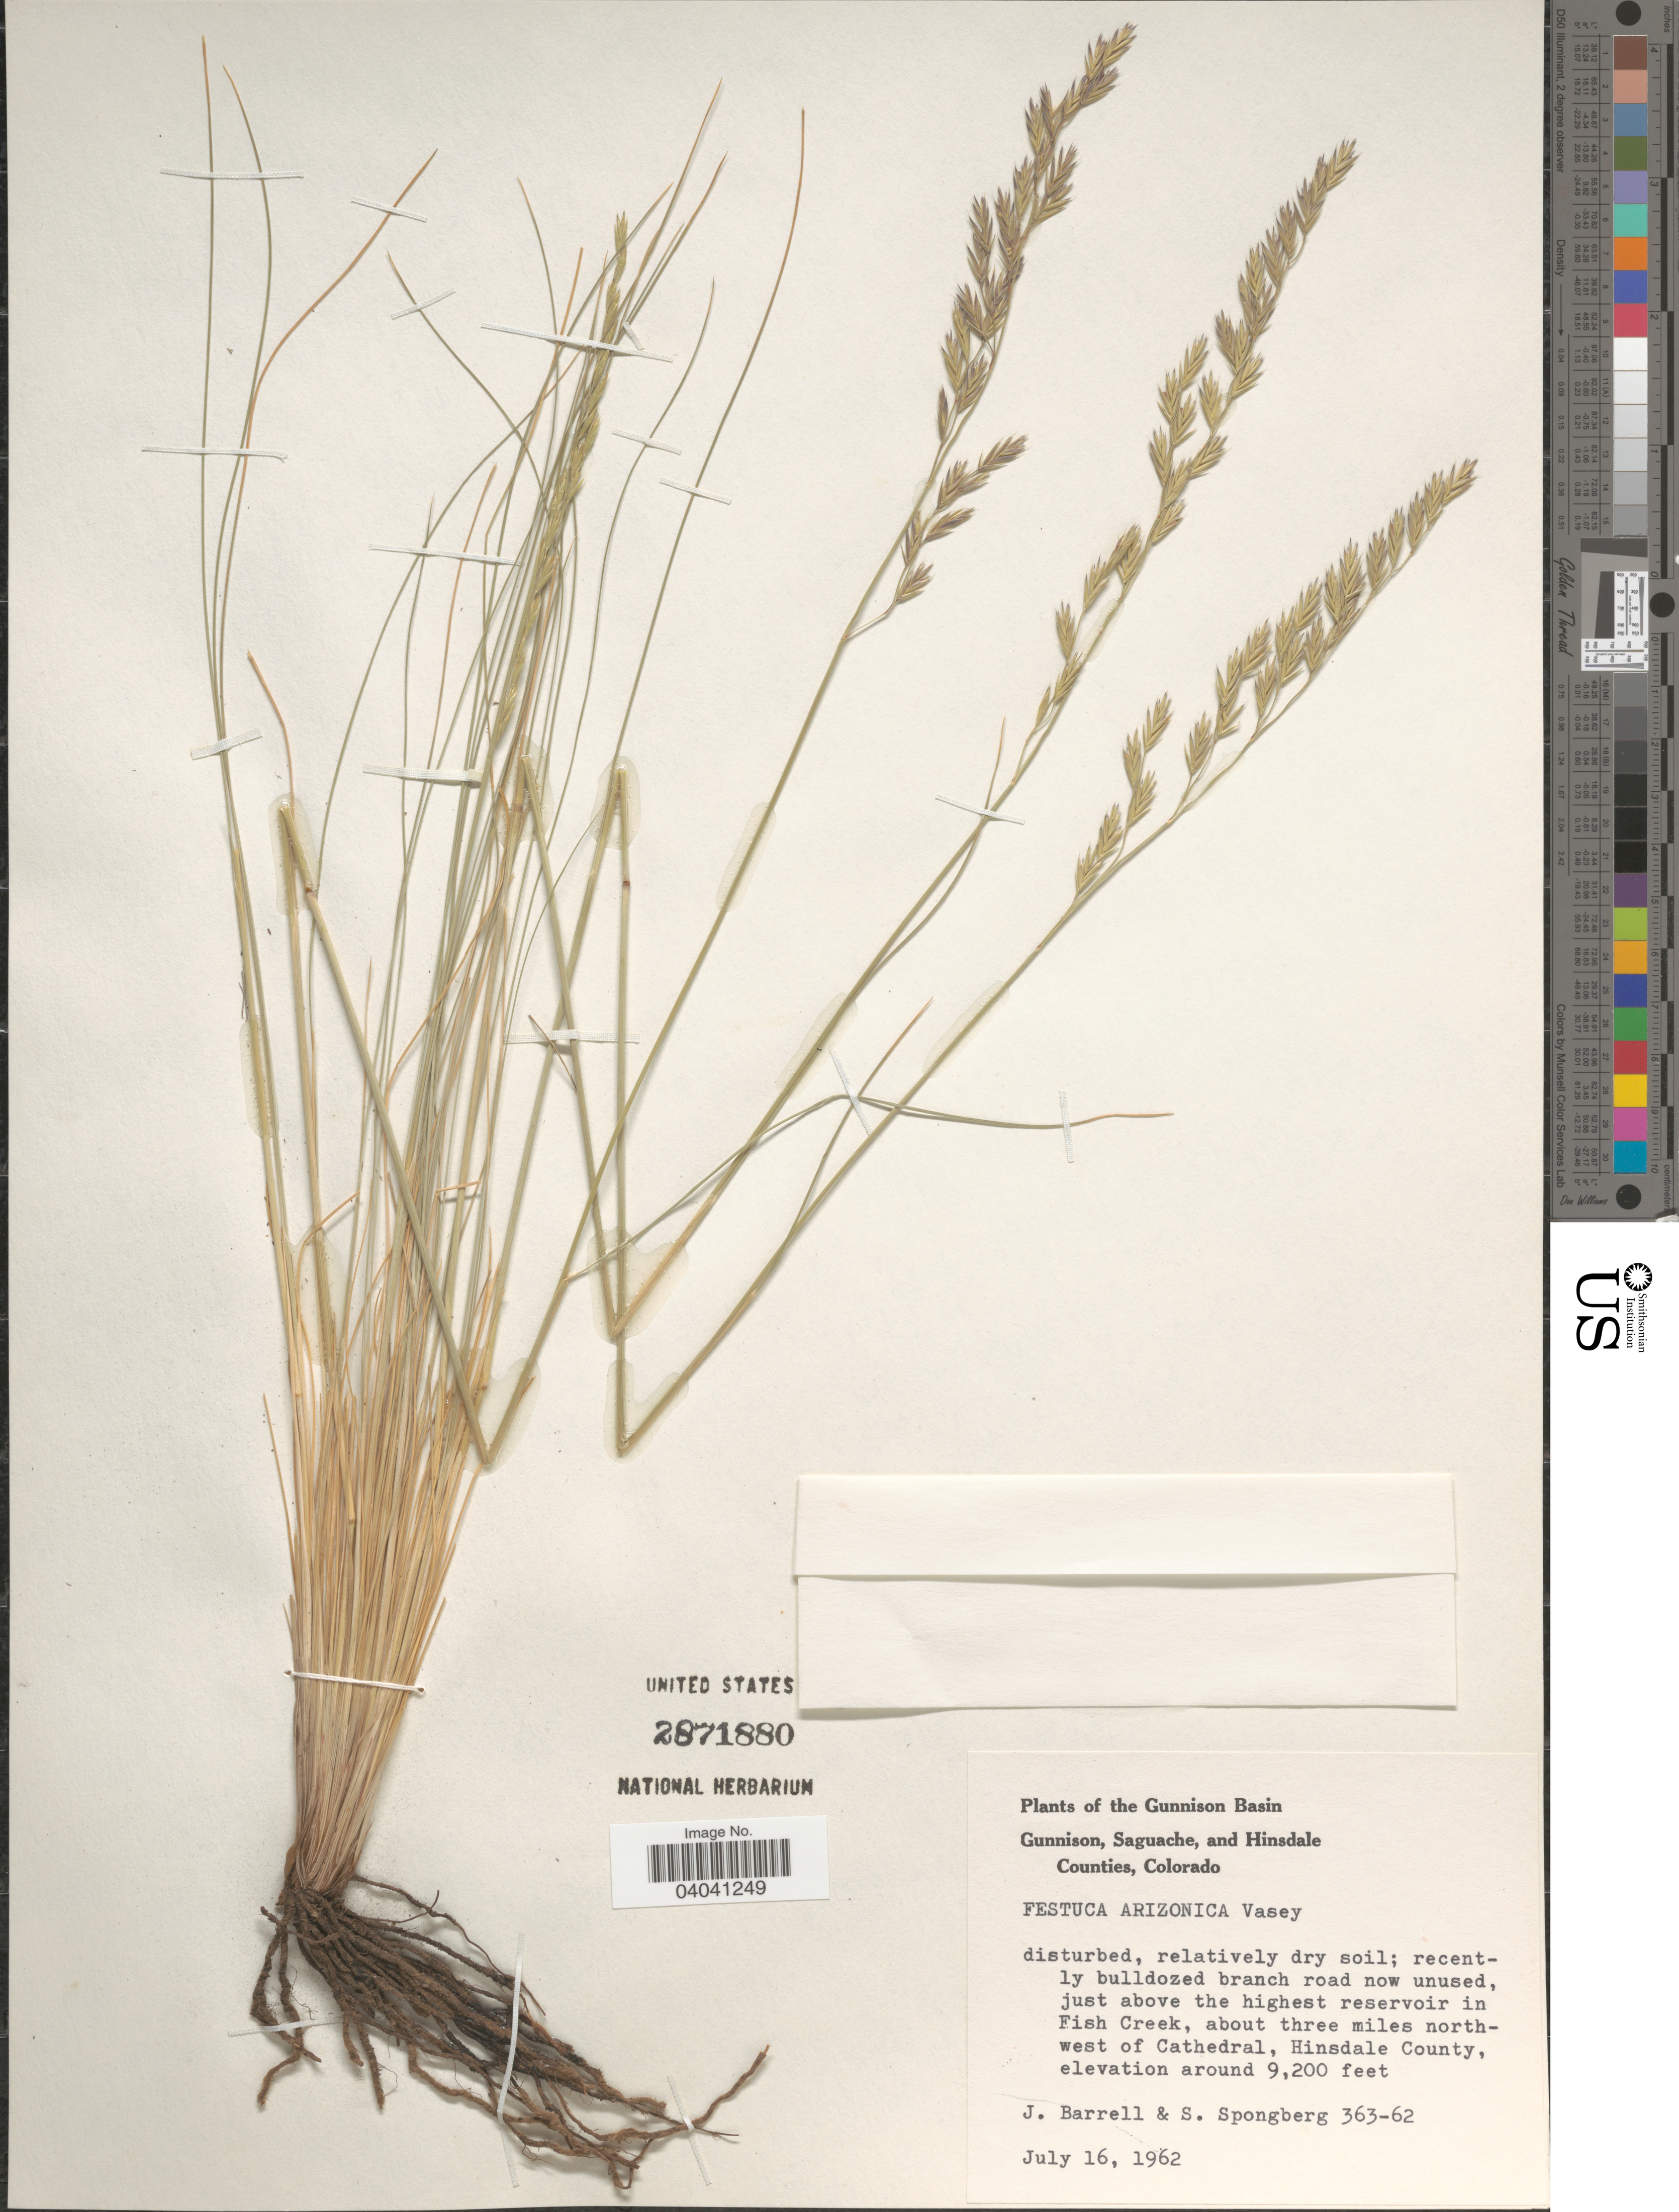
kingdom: Plantae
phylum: Tracheophyta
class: Liliopsida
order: Poales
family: Poaceae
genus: Festuca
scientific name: Festuca arizonica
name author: Vasey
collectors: J. Barrell & S. A.Spongberg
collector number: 363-62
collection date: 1962-07-16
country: United States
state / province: Colorado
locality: The Gunnison Basin. Recently bulldozed branch road now unused, just above the highest reservoir in Fish Creek, about three miles north-west of Cathedral, Hinsdale County.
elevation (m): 2804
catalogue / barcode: US 2871880